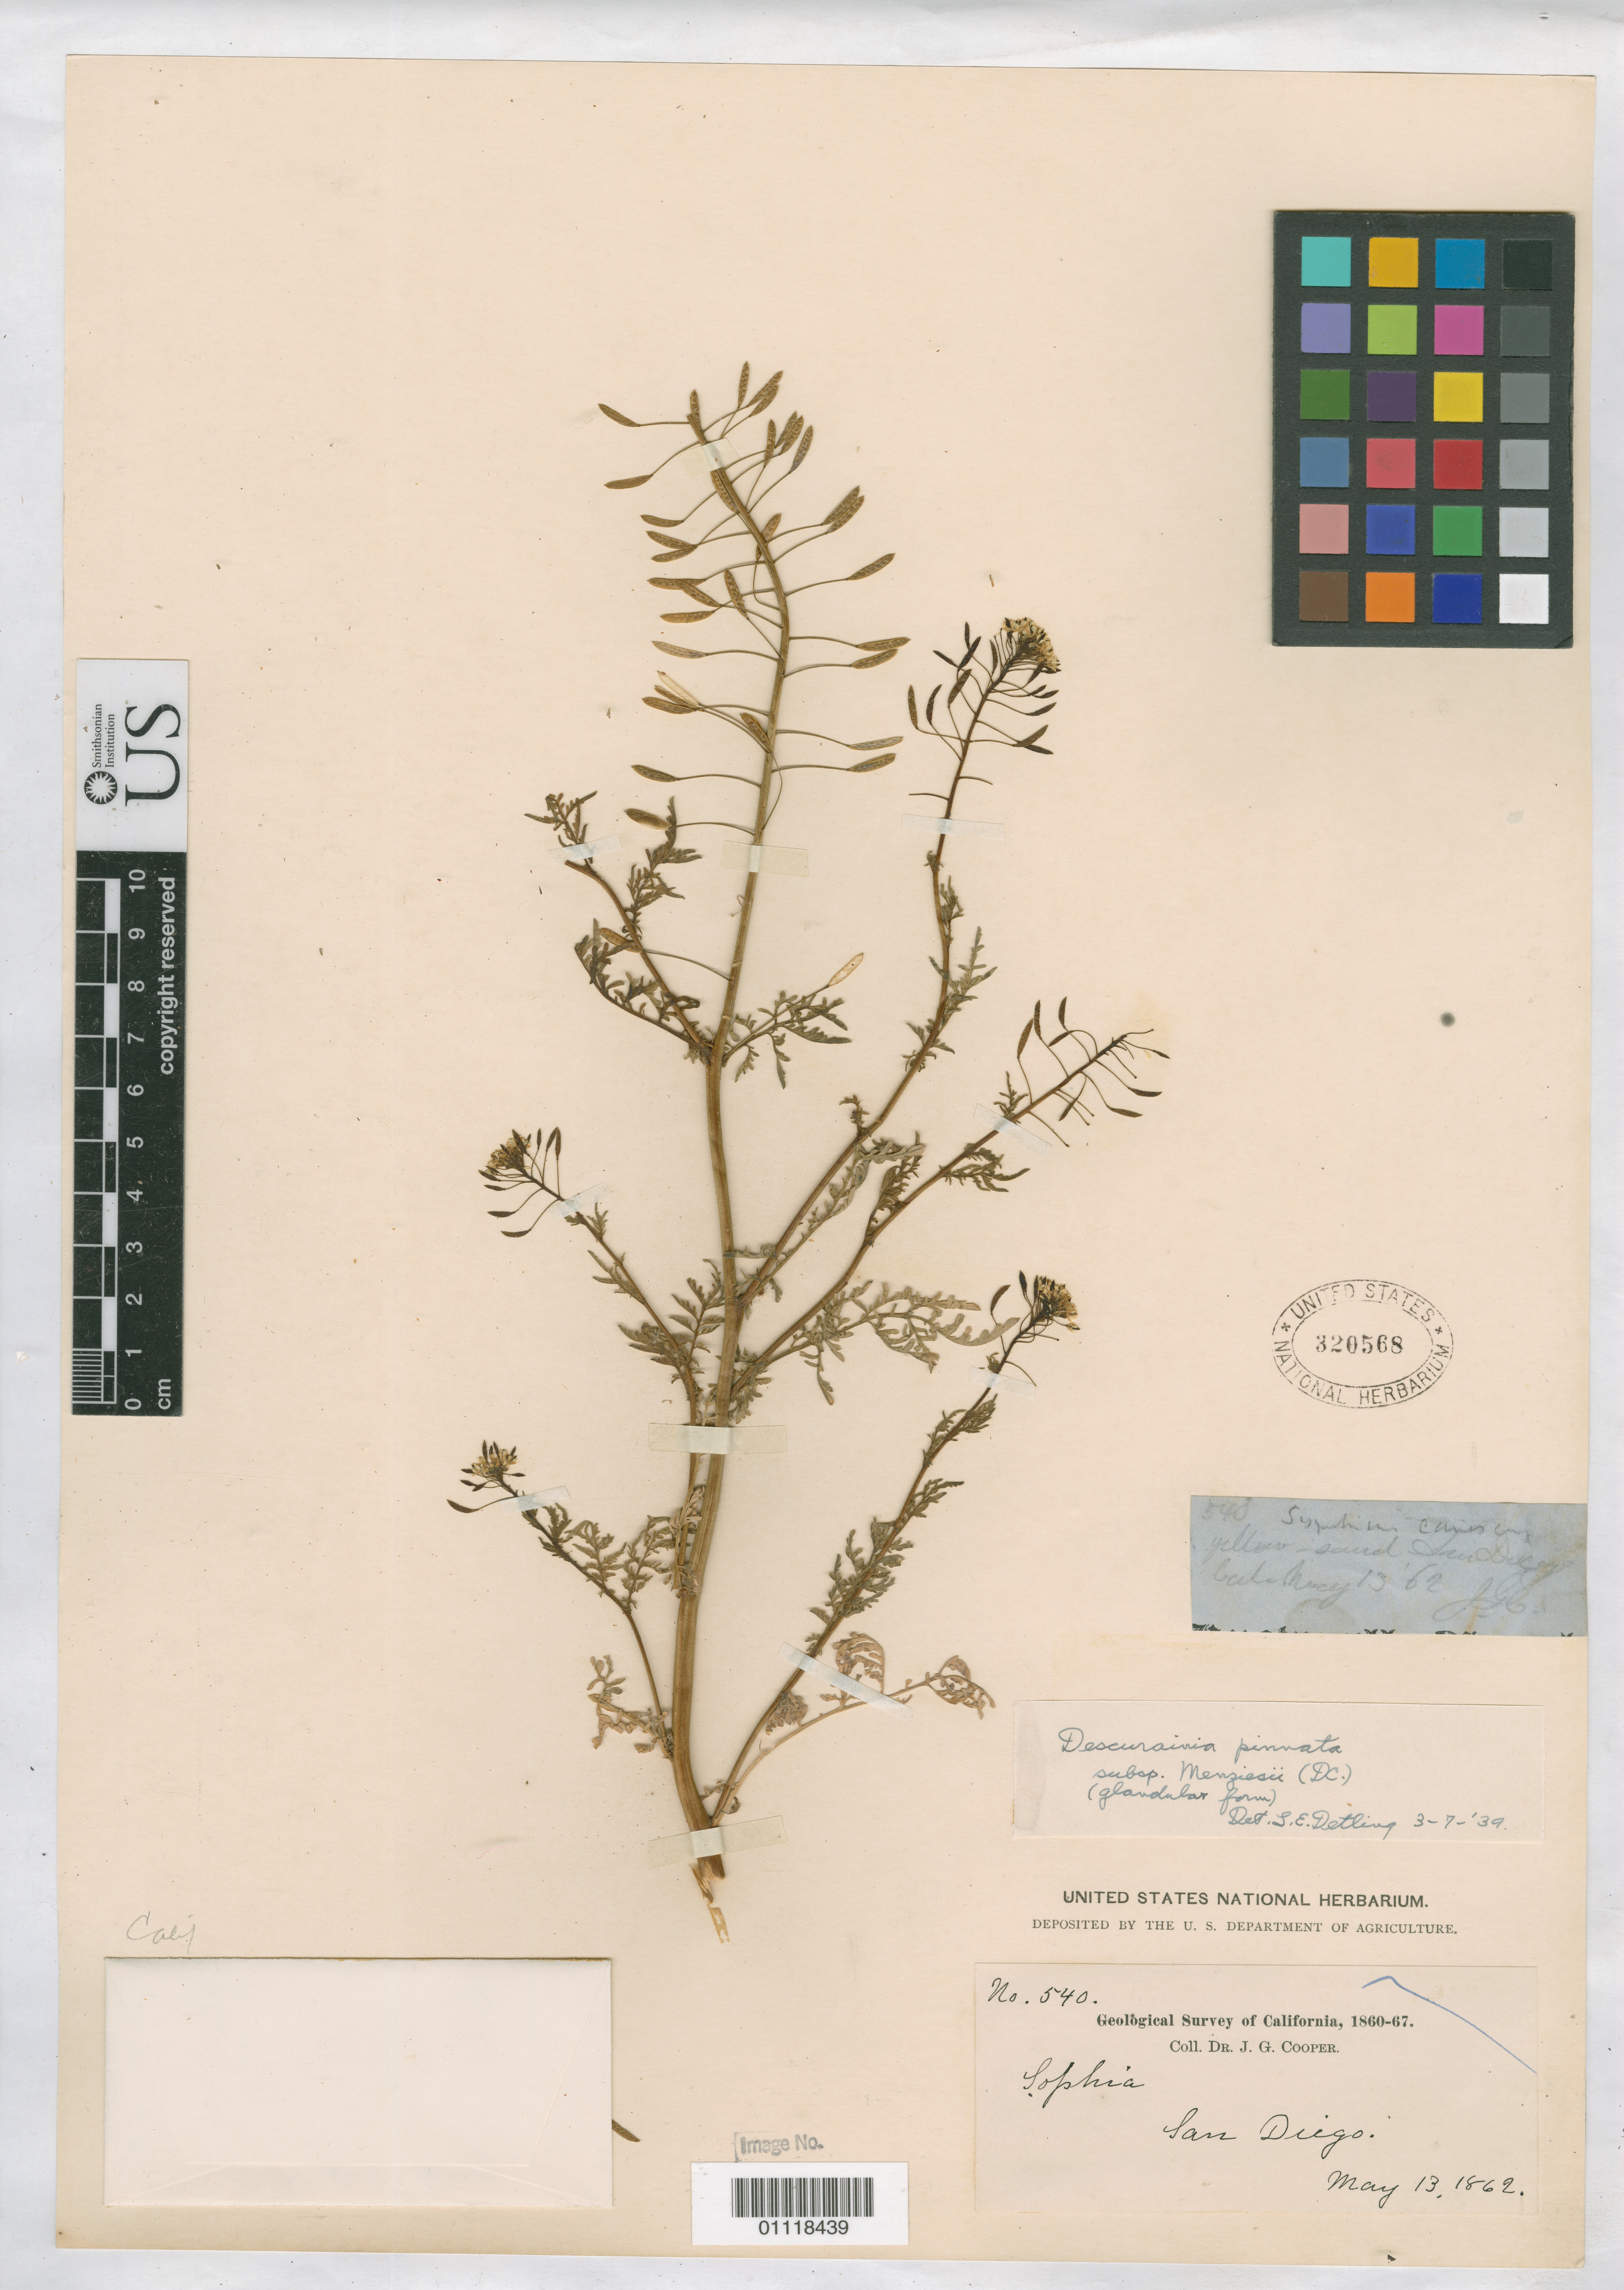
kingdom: Plantae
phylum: Tracheophyta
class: Magnoliopsida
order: Brassicales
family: Brassicaceae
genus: Descurainia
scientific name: Descurainia pinnata subsp. menziesii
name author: (DC.) Detling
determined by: Detling, L. E.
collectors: J. G. Cooper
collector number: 540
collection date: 1862-05-13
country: United States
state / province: California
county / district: San Diego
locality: San Diego.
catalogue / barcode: US 320568